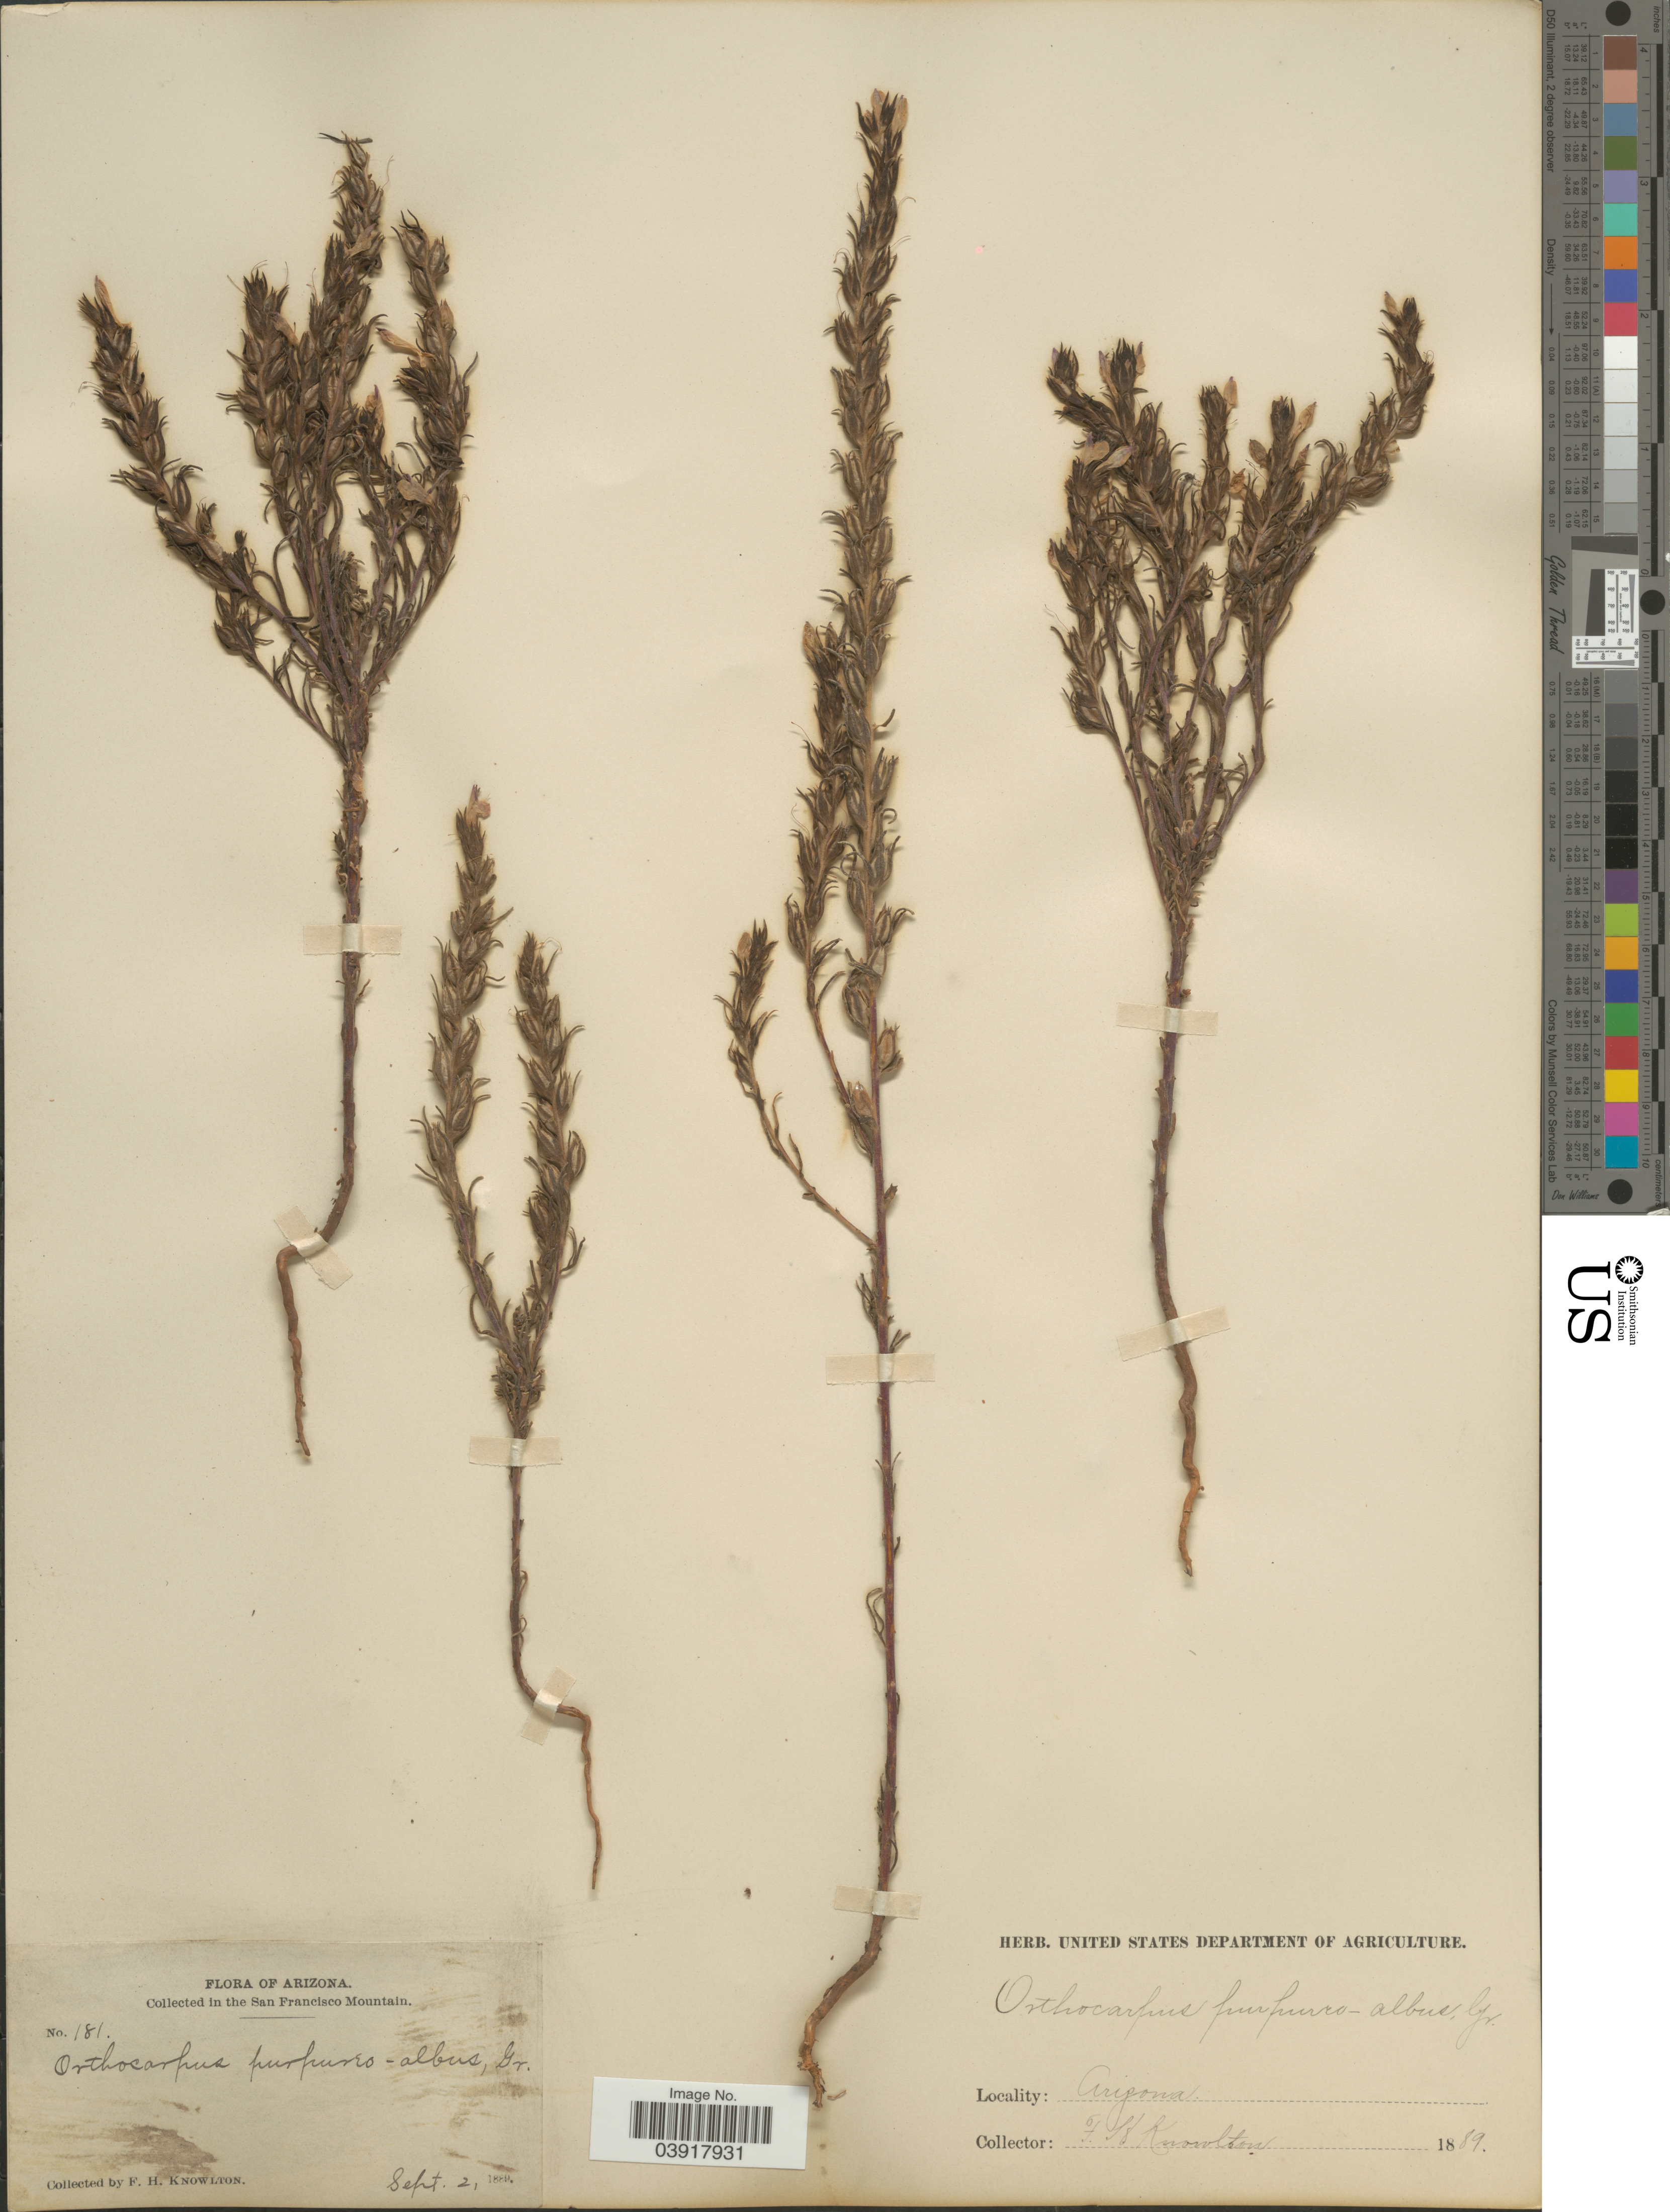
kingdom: Plantae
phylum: Tracheophyta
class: Magnoliopsida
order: Lamiales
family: Orobanchaceae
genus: Orthocarpus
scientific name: Orthocarpus purpureo-albus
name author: A. Gray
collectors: F. H. Knowlton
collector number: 181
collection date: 1889-09-02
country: United States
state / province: Arizona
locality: San Francisco Mountain.